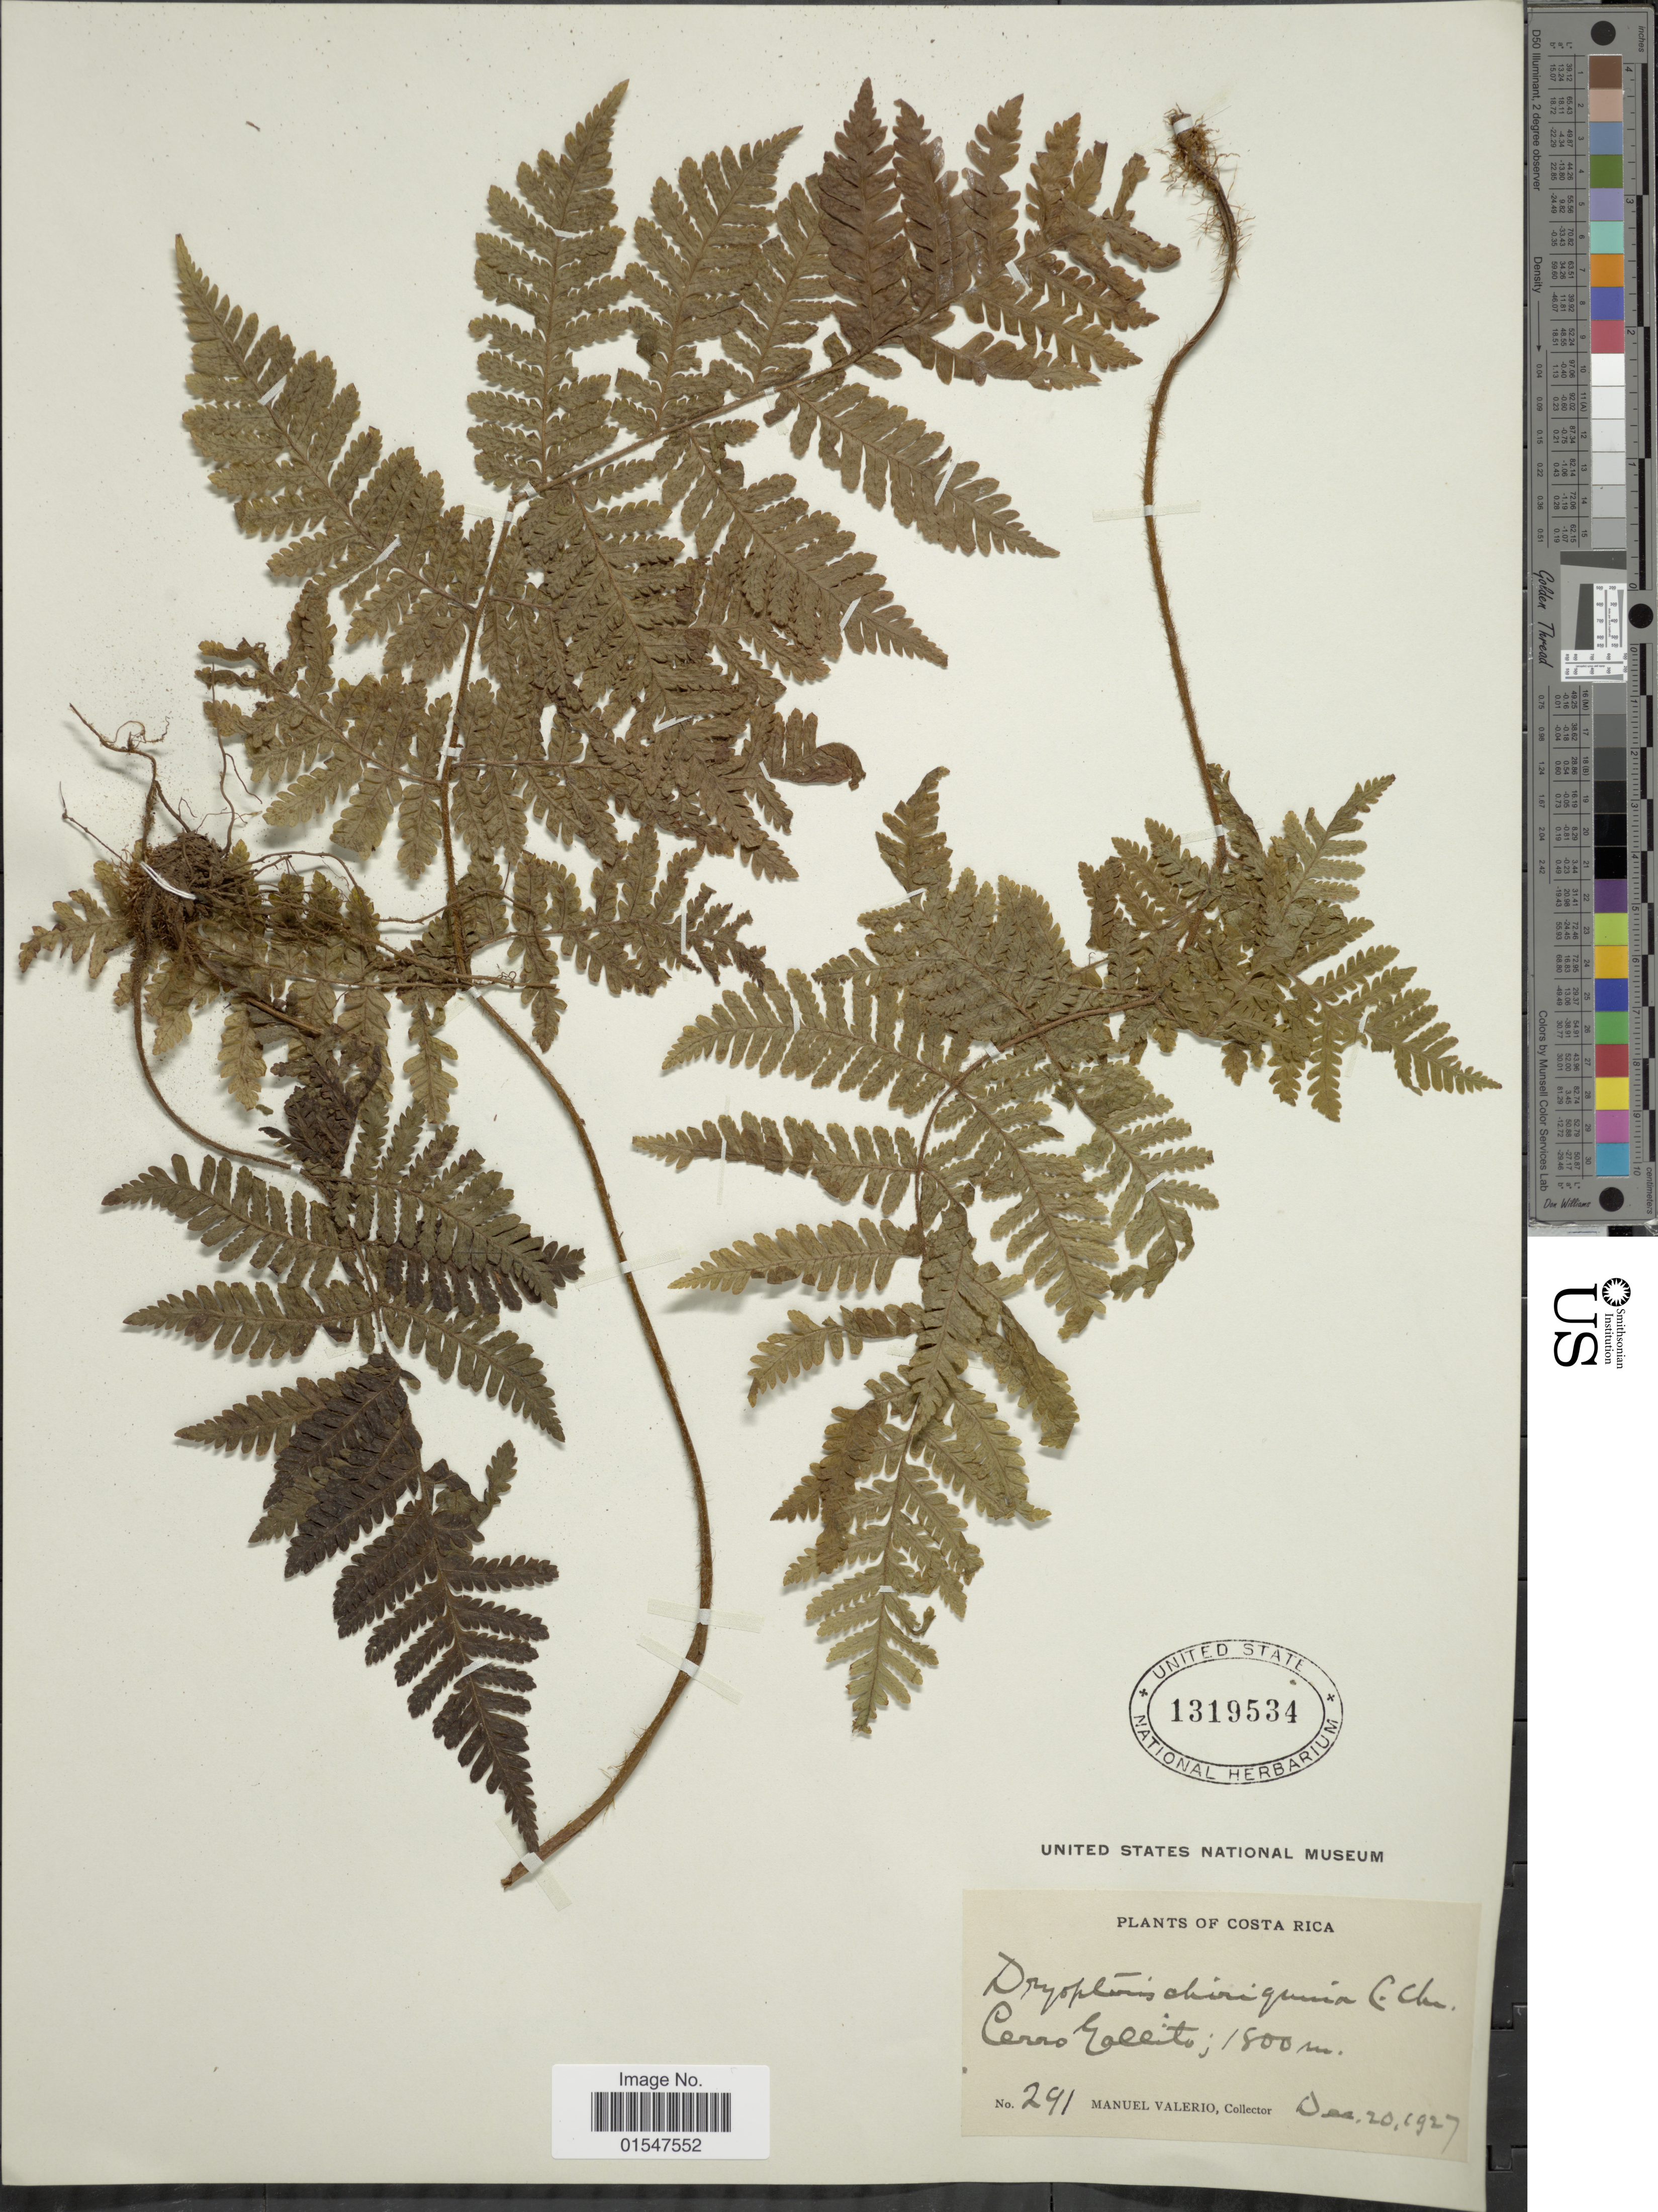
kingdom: Plantae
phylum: Tracheophyta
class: Polypodiopsida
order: Polypodiales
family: Dryopteridaceae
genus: Ctenitis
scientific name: Ctenitis chiriquiana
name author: (C. Chr.) Lellinger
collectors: M. Valerio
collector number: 291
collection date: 1927-12-20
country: Costa Rica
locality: Cerro Gallito, Costa Rica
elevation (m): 1800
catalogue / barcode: US 1319534